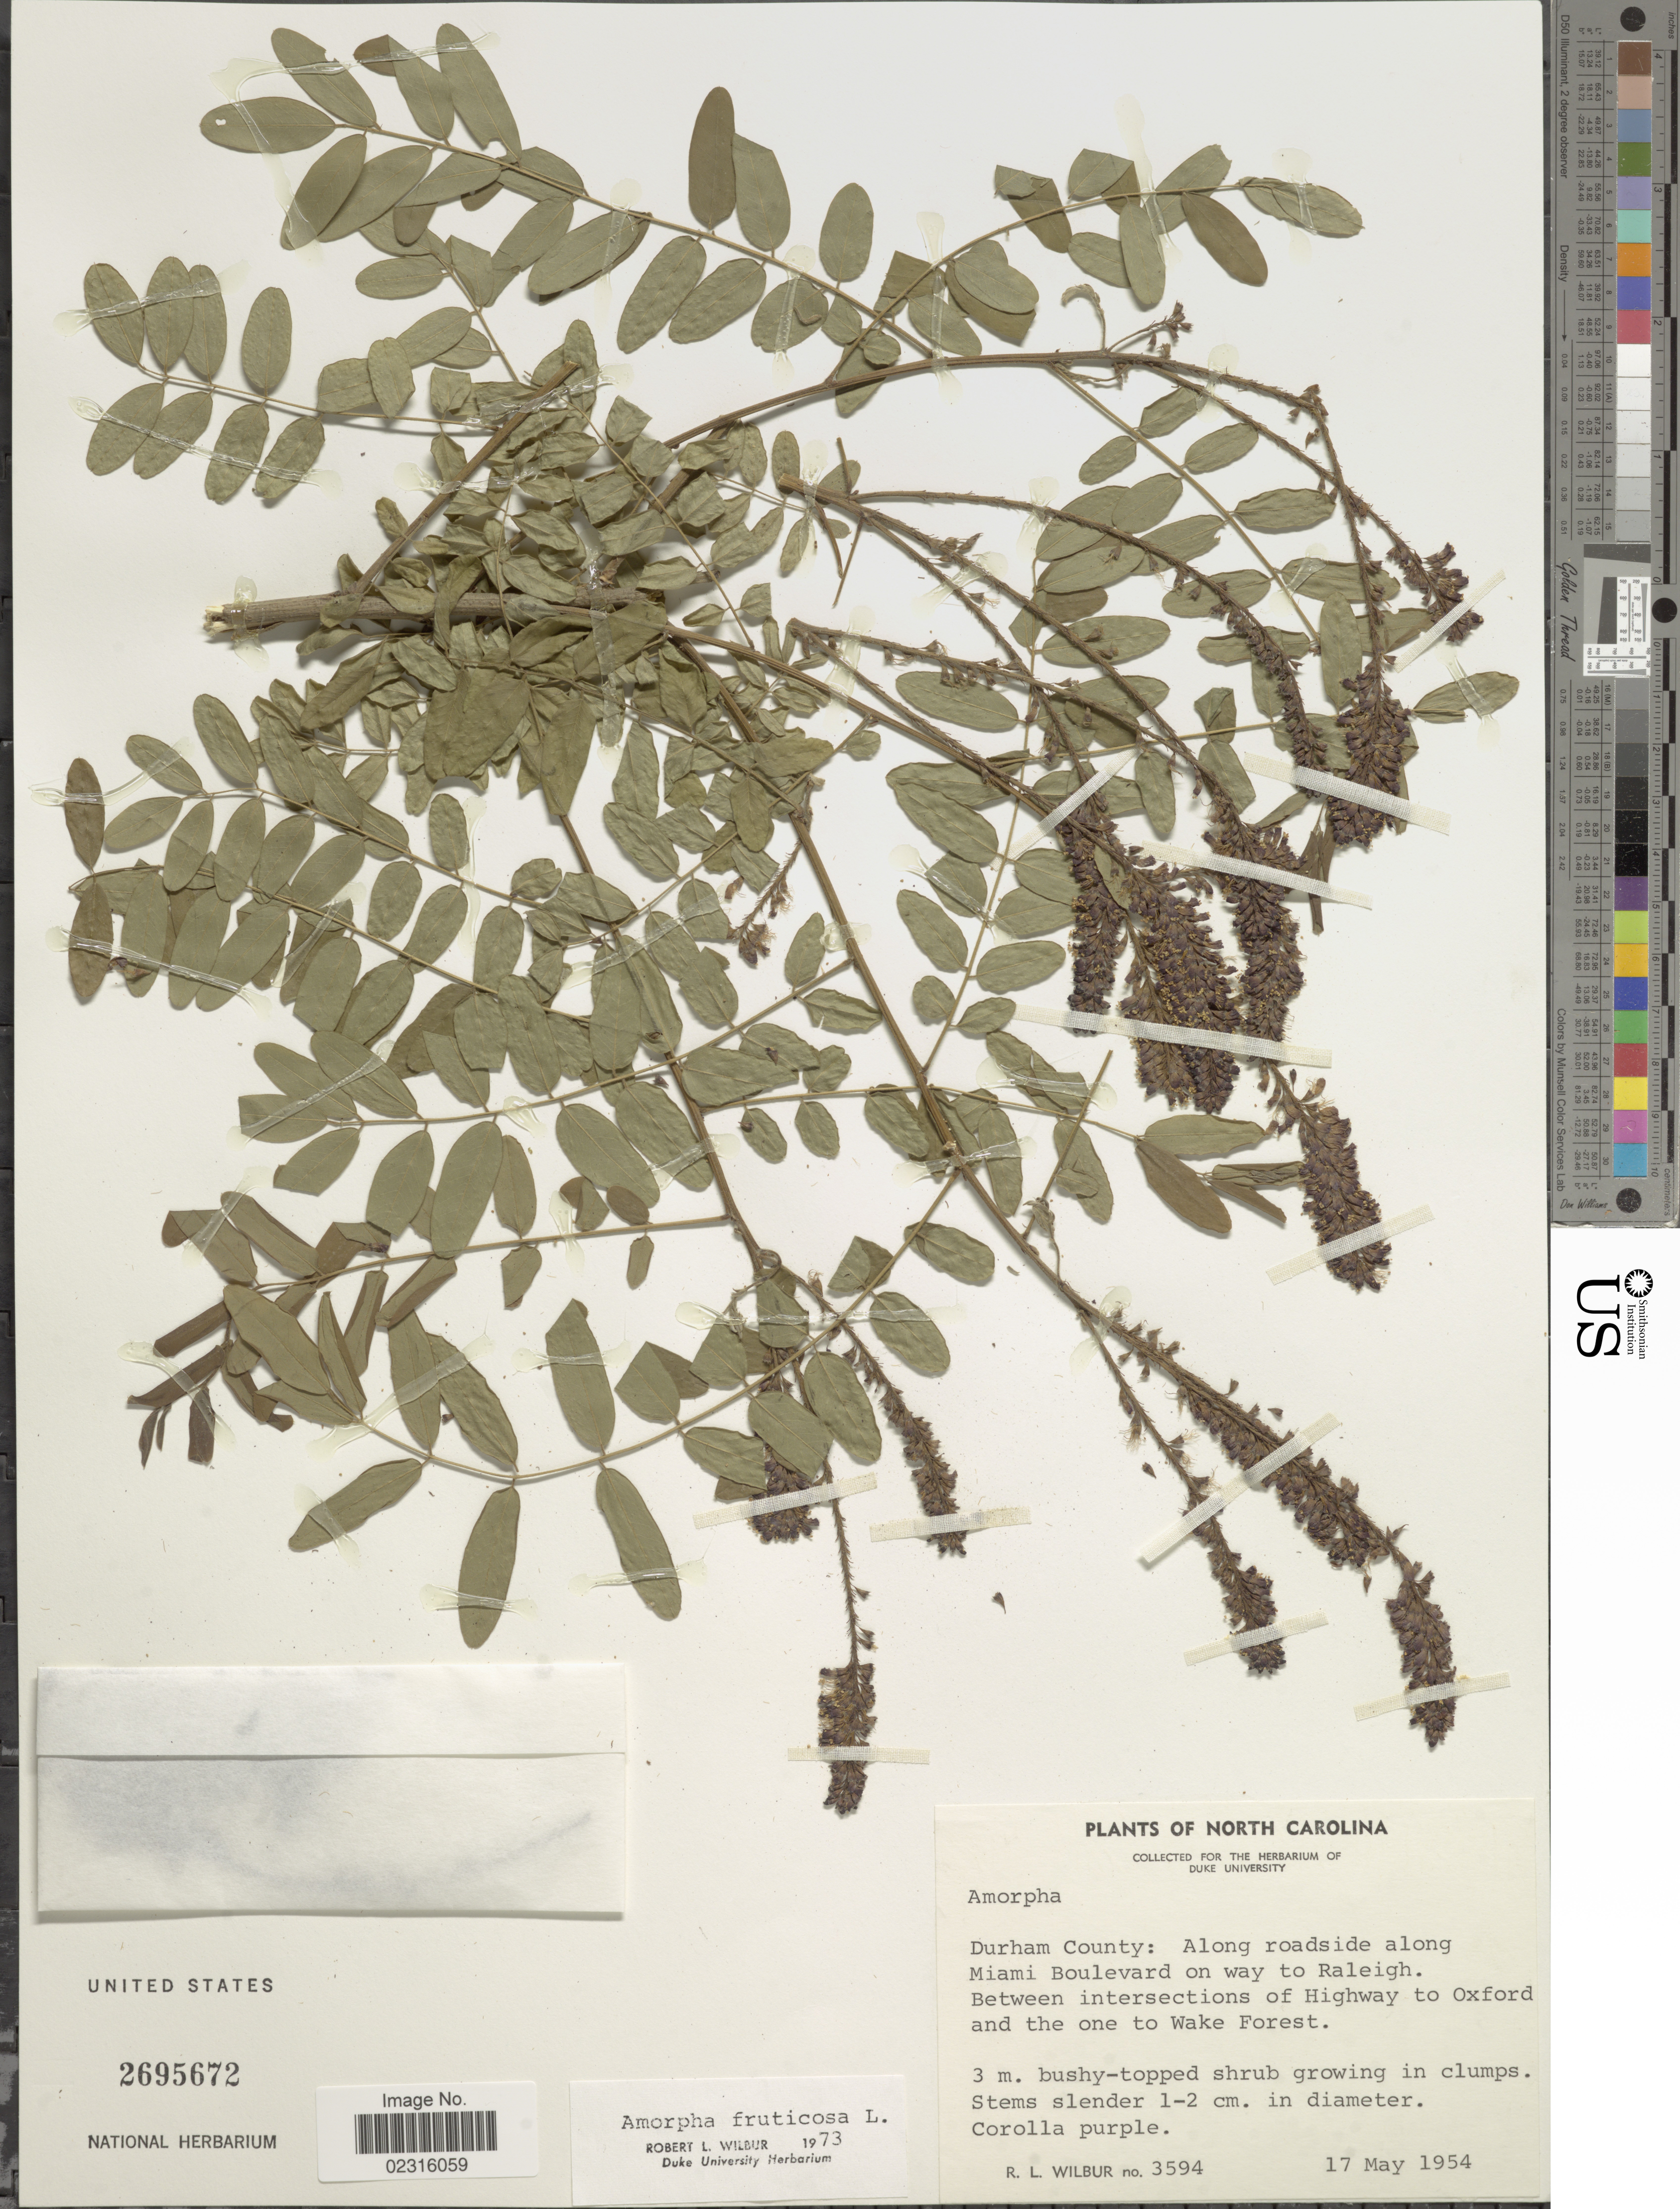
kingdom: Plantae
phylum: Tracheophyta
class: Magnoliopsida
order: Fabales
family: Fabaceae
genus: Amorpha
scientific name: Amorpha fruticosa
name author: L.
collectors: R. L. Wilbur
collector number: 3594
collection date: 1954-05-17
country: United States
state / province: North Carolina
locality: Durham County: Along roadside along Miami Boulevard on way to Raleigh, between intersections of Highway to Oxford and the one to Wake Forest.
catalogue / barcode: US 2695672